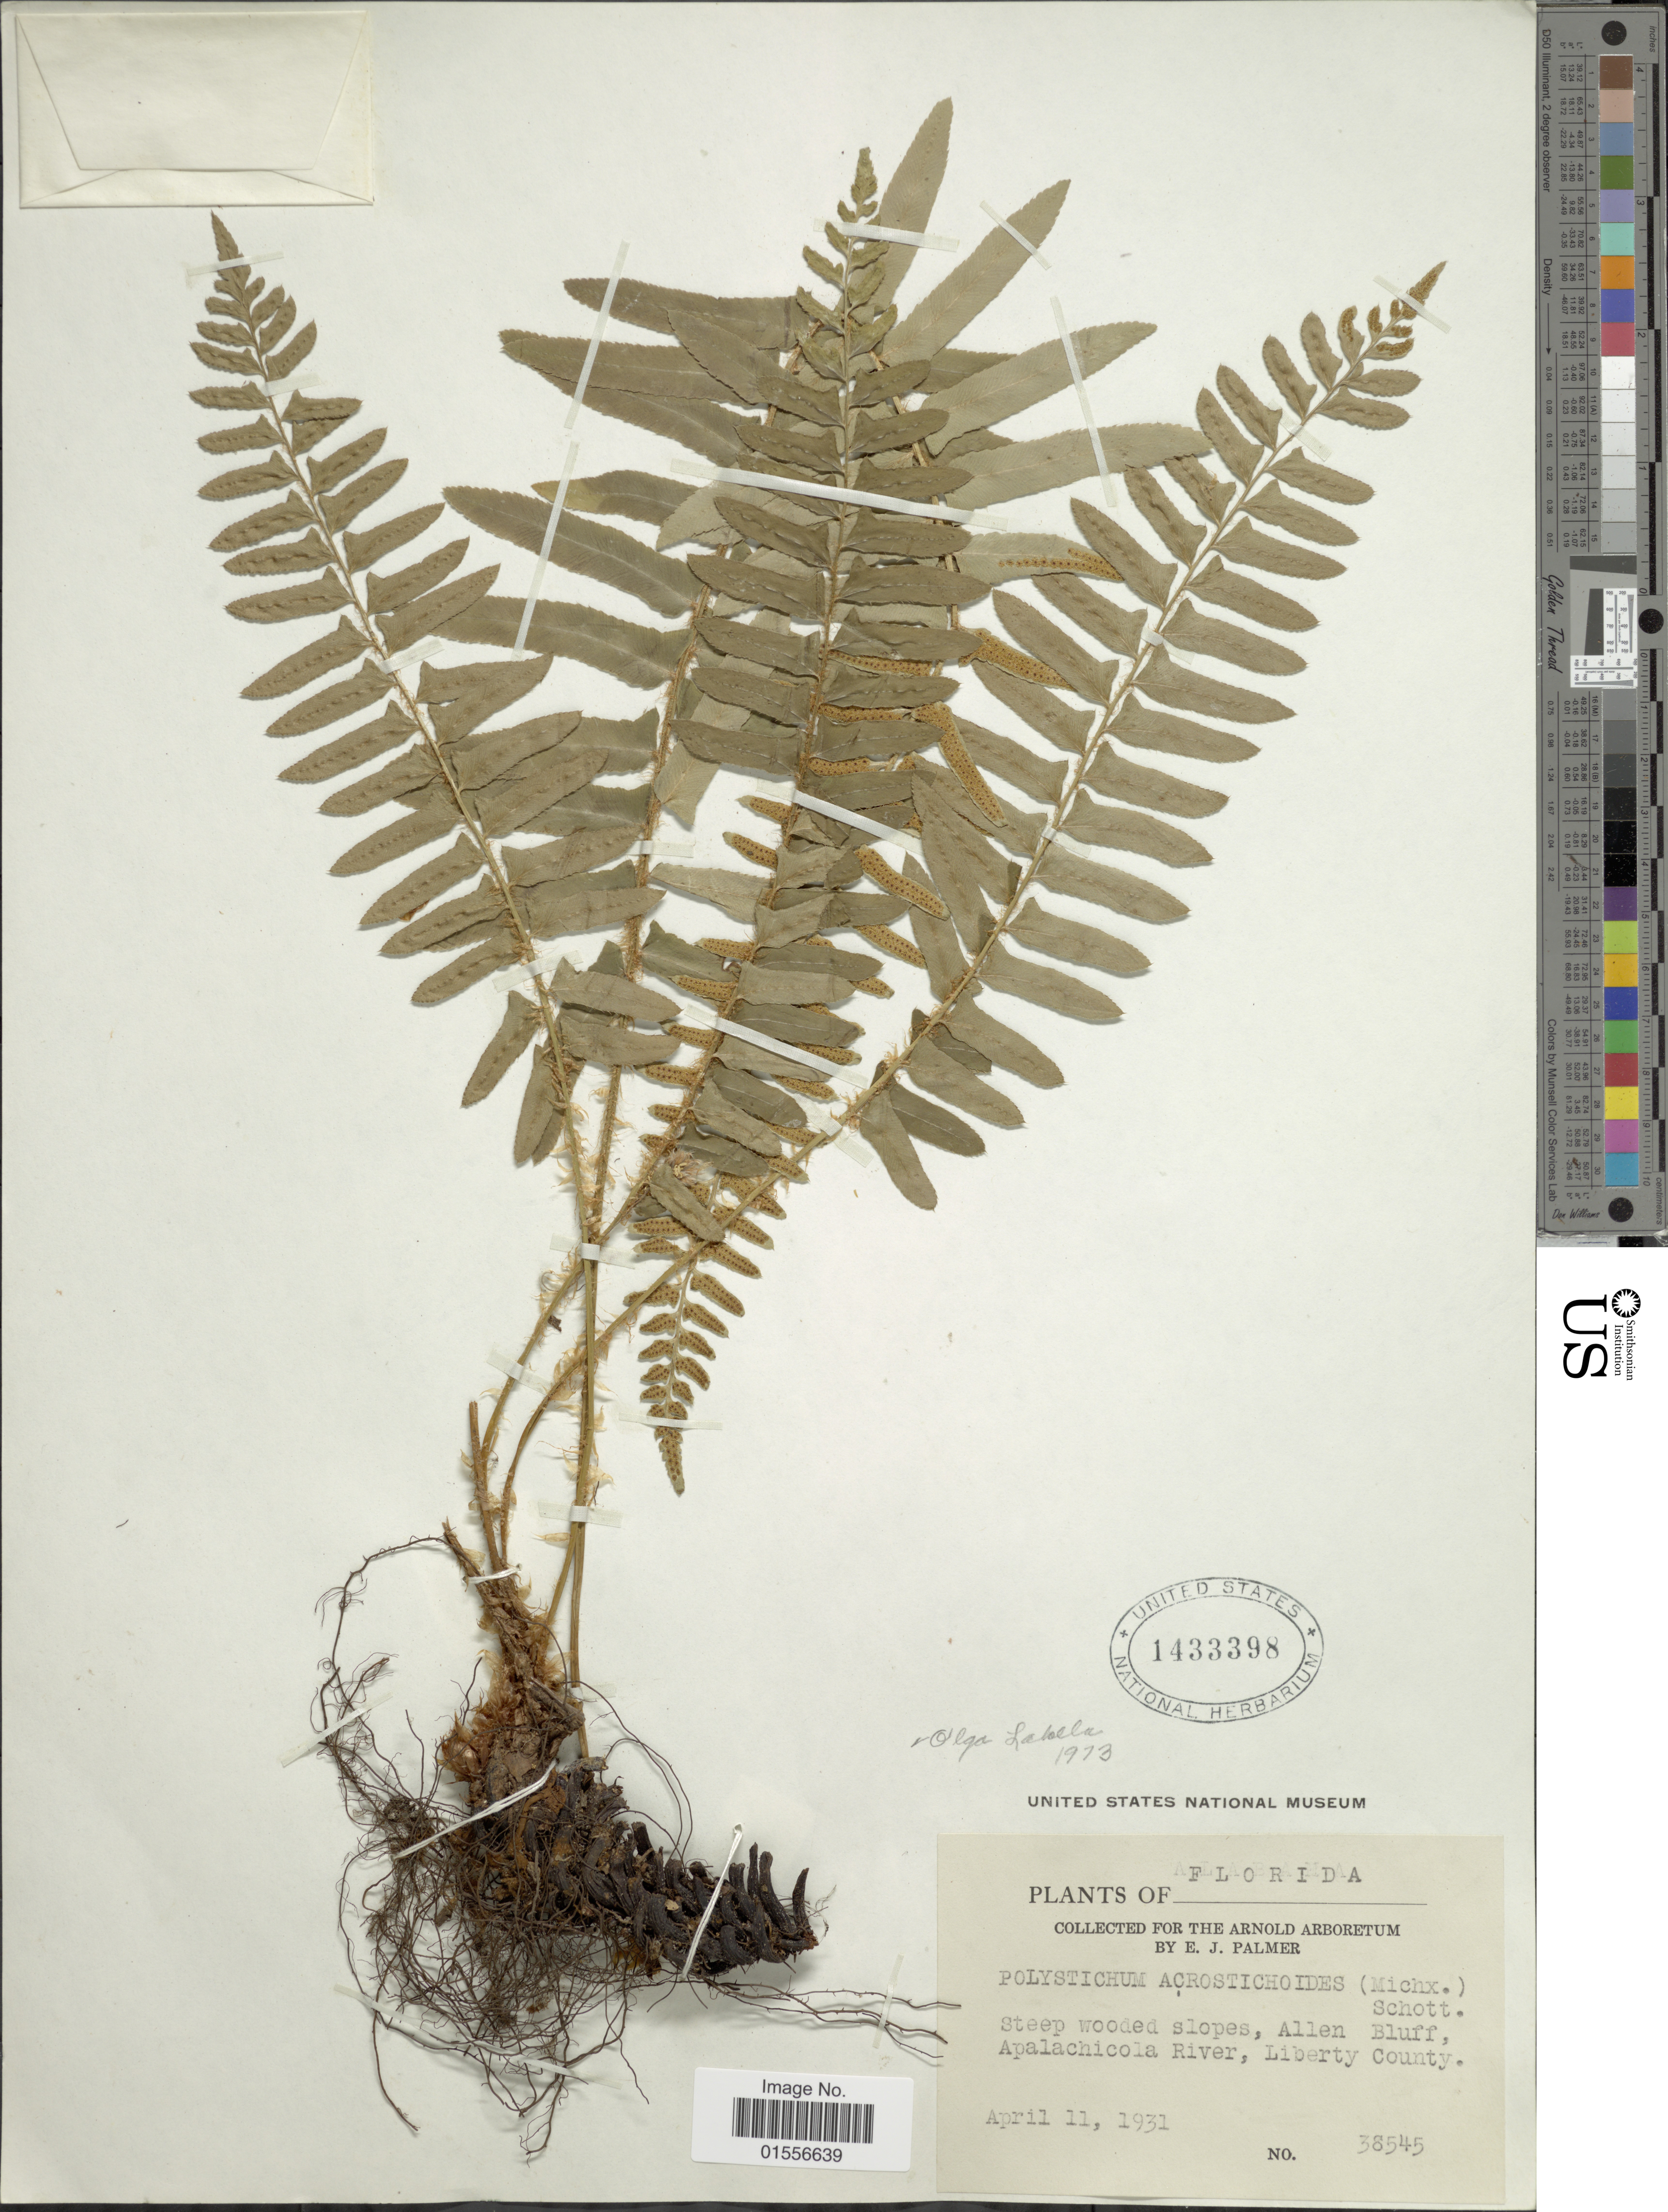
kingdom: Plantae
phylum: Tracheophyta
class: Polypodiopsida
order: Polypodiales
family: Dryopteridaceae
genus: Polystichum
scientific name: Polystichum acrostichoides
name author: (Michx.) Schott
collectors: E. J. Palmer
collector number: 38545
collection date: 1931-04-11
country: United States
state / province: Florida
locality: Steep wooded slopes, Allen Bluff, Apalachicola River, Liberty County.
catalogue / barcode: US 1433398